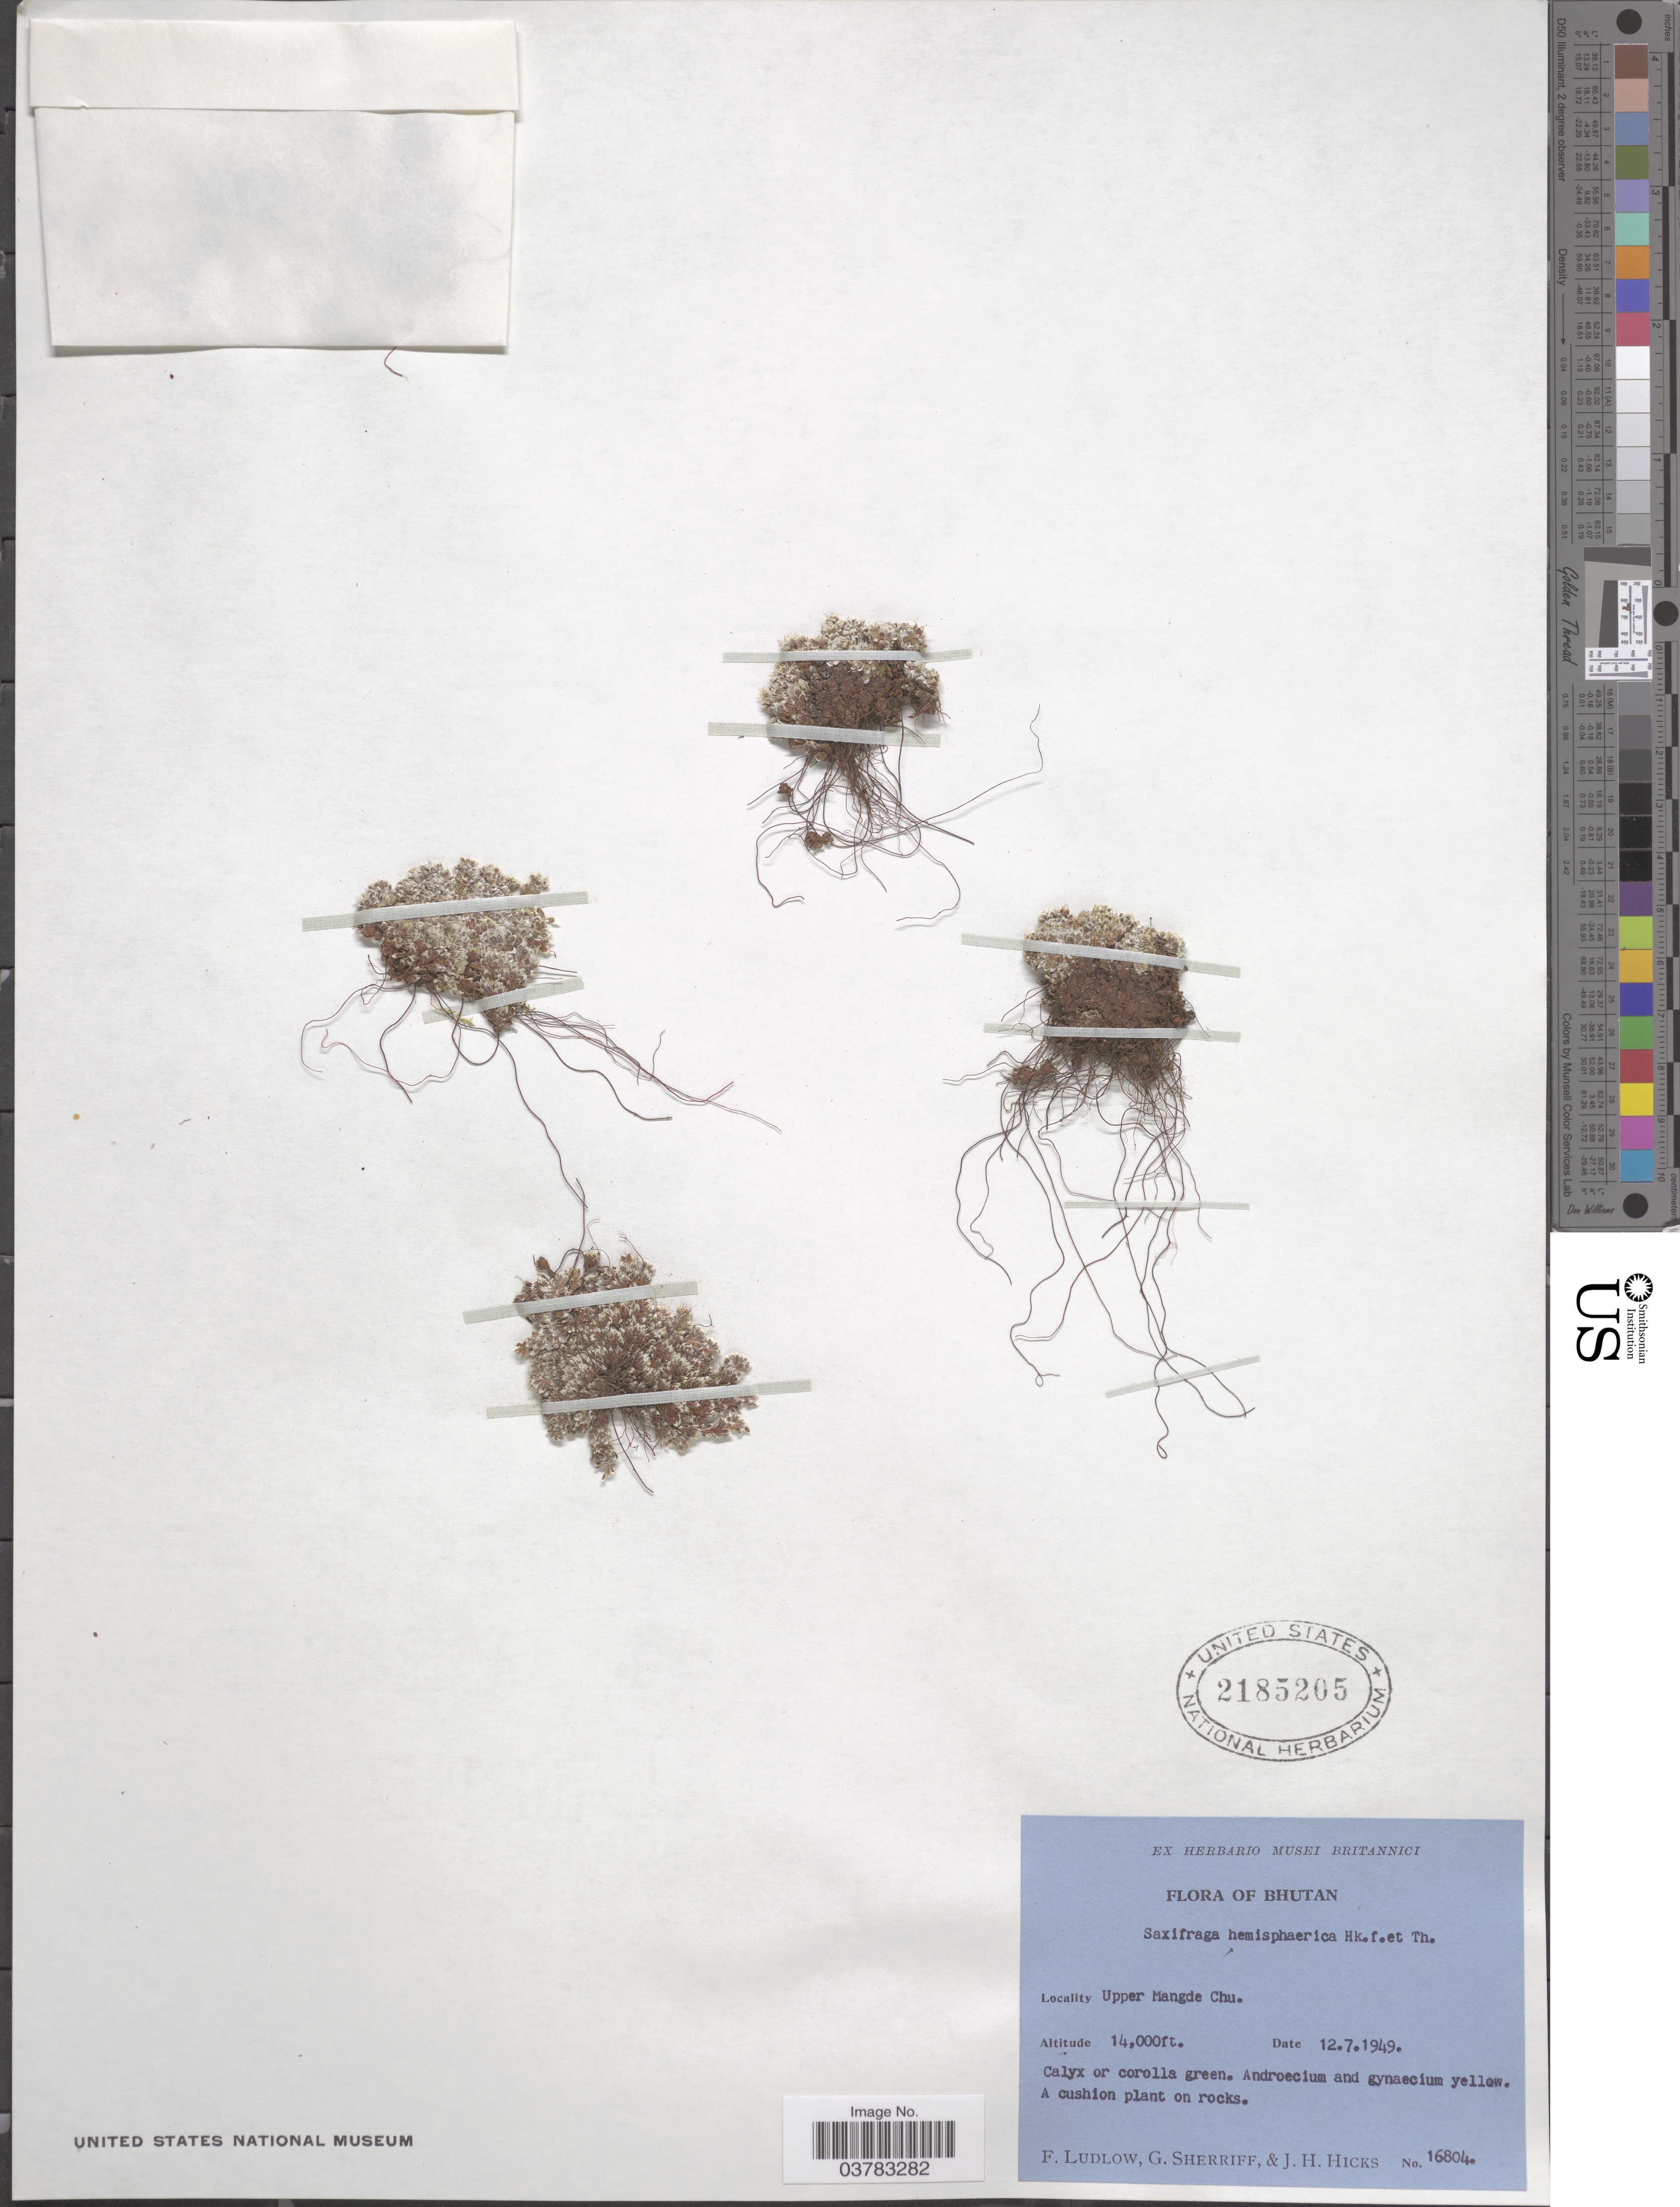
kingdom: Plantae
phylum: Tracheophyta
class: Magnoliopsida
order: Saxifragales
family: Saxifragaceae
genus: Saxifraga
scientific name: Saxifraga hemisphaerica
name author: Hook. f. & Thomson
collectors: F. Ludlow, G. Sherriff & J. H. Hicks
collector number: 16804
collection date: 1949-07-12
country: Bhutan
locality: Upper Mangde Chu.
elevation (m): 4267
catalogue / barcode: US 2185205